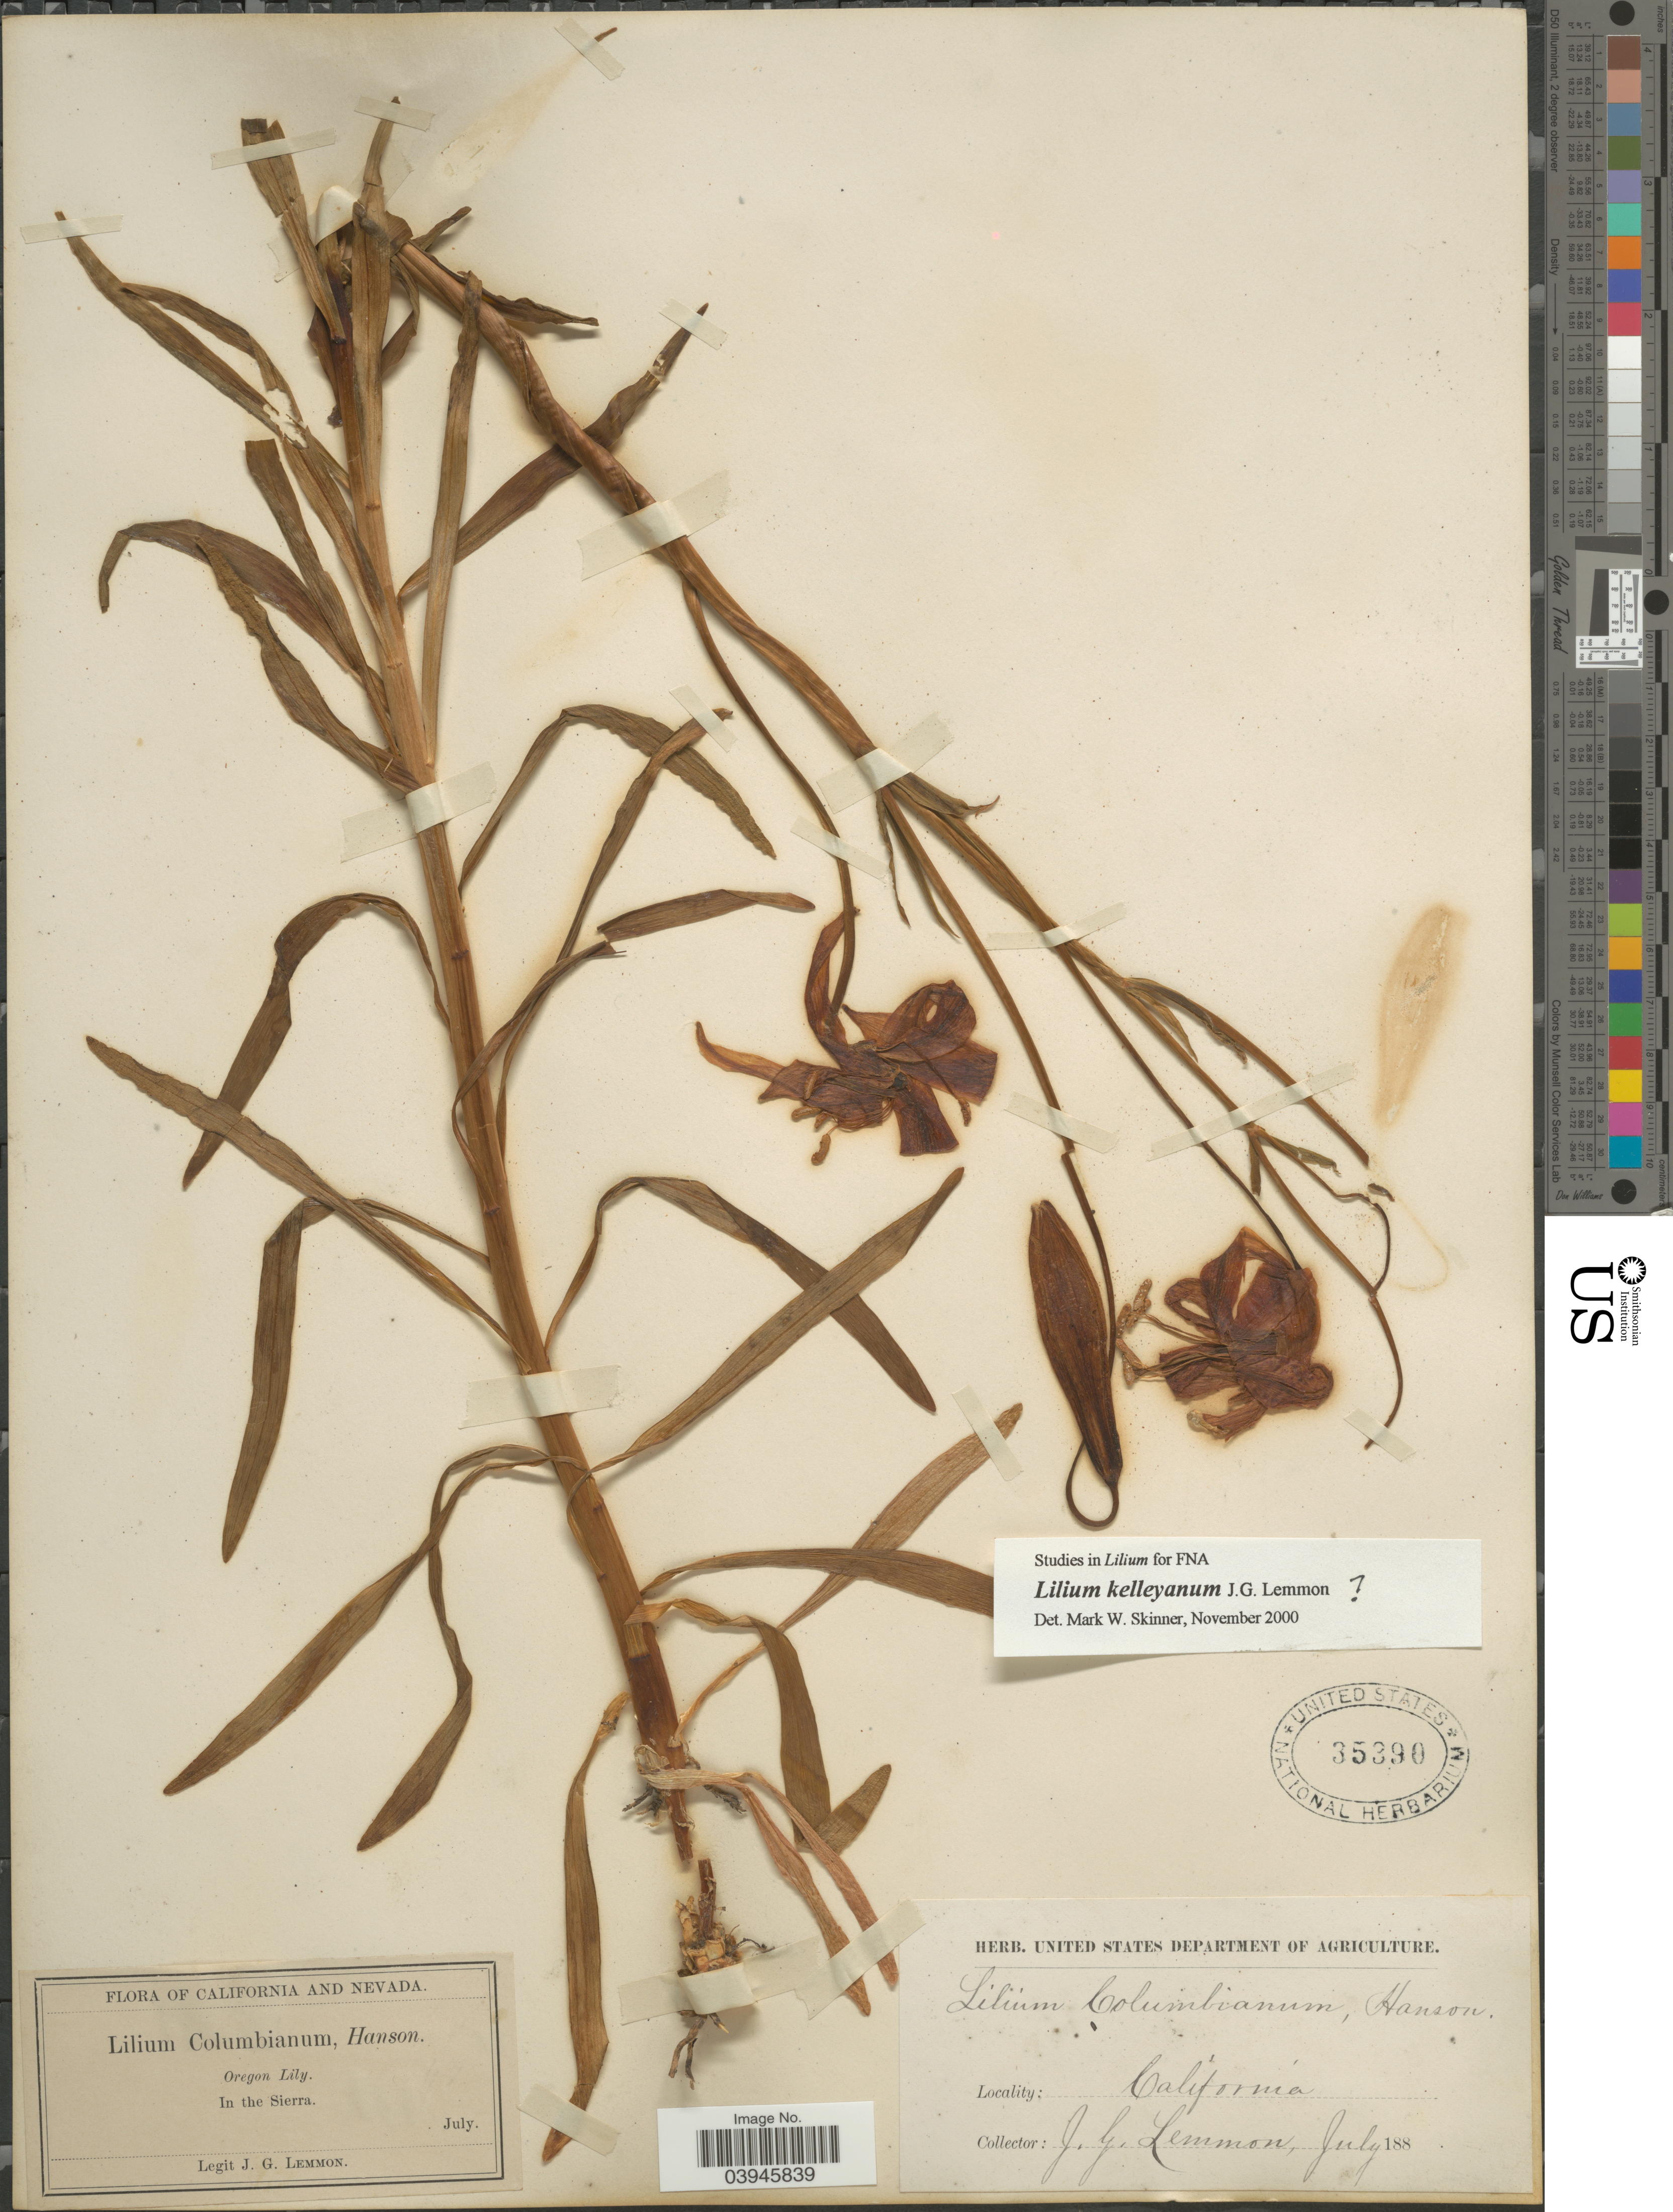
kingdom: Plantae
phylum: Tracheophyta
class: Liliopsida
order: Liliales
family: Liliaceae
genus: Lilium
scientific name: Lilium kelleyanum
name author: Lemmon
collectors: J. Lemmon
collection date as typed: July 188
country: United States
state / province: California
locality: In the Sierra.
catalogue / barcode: US 35390